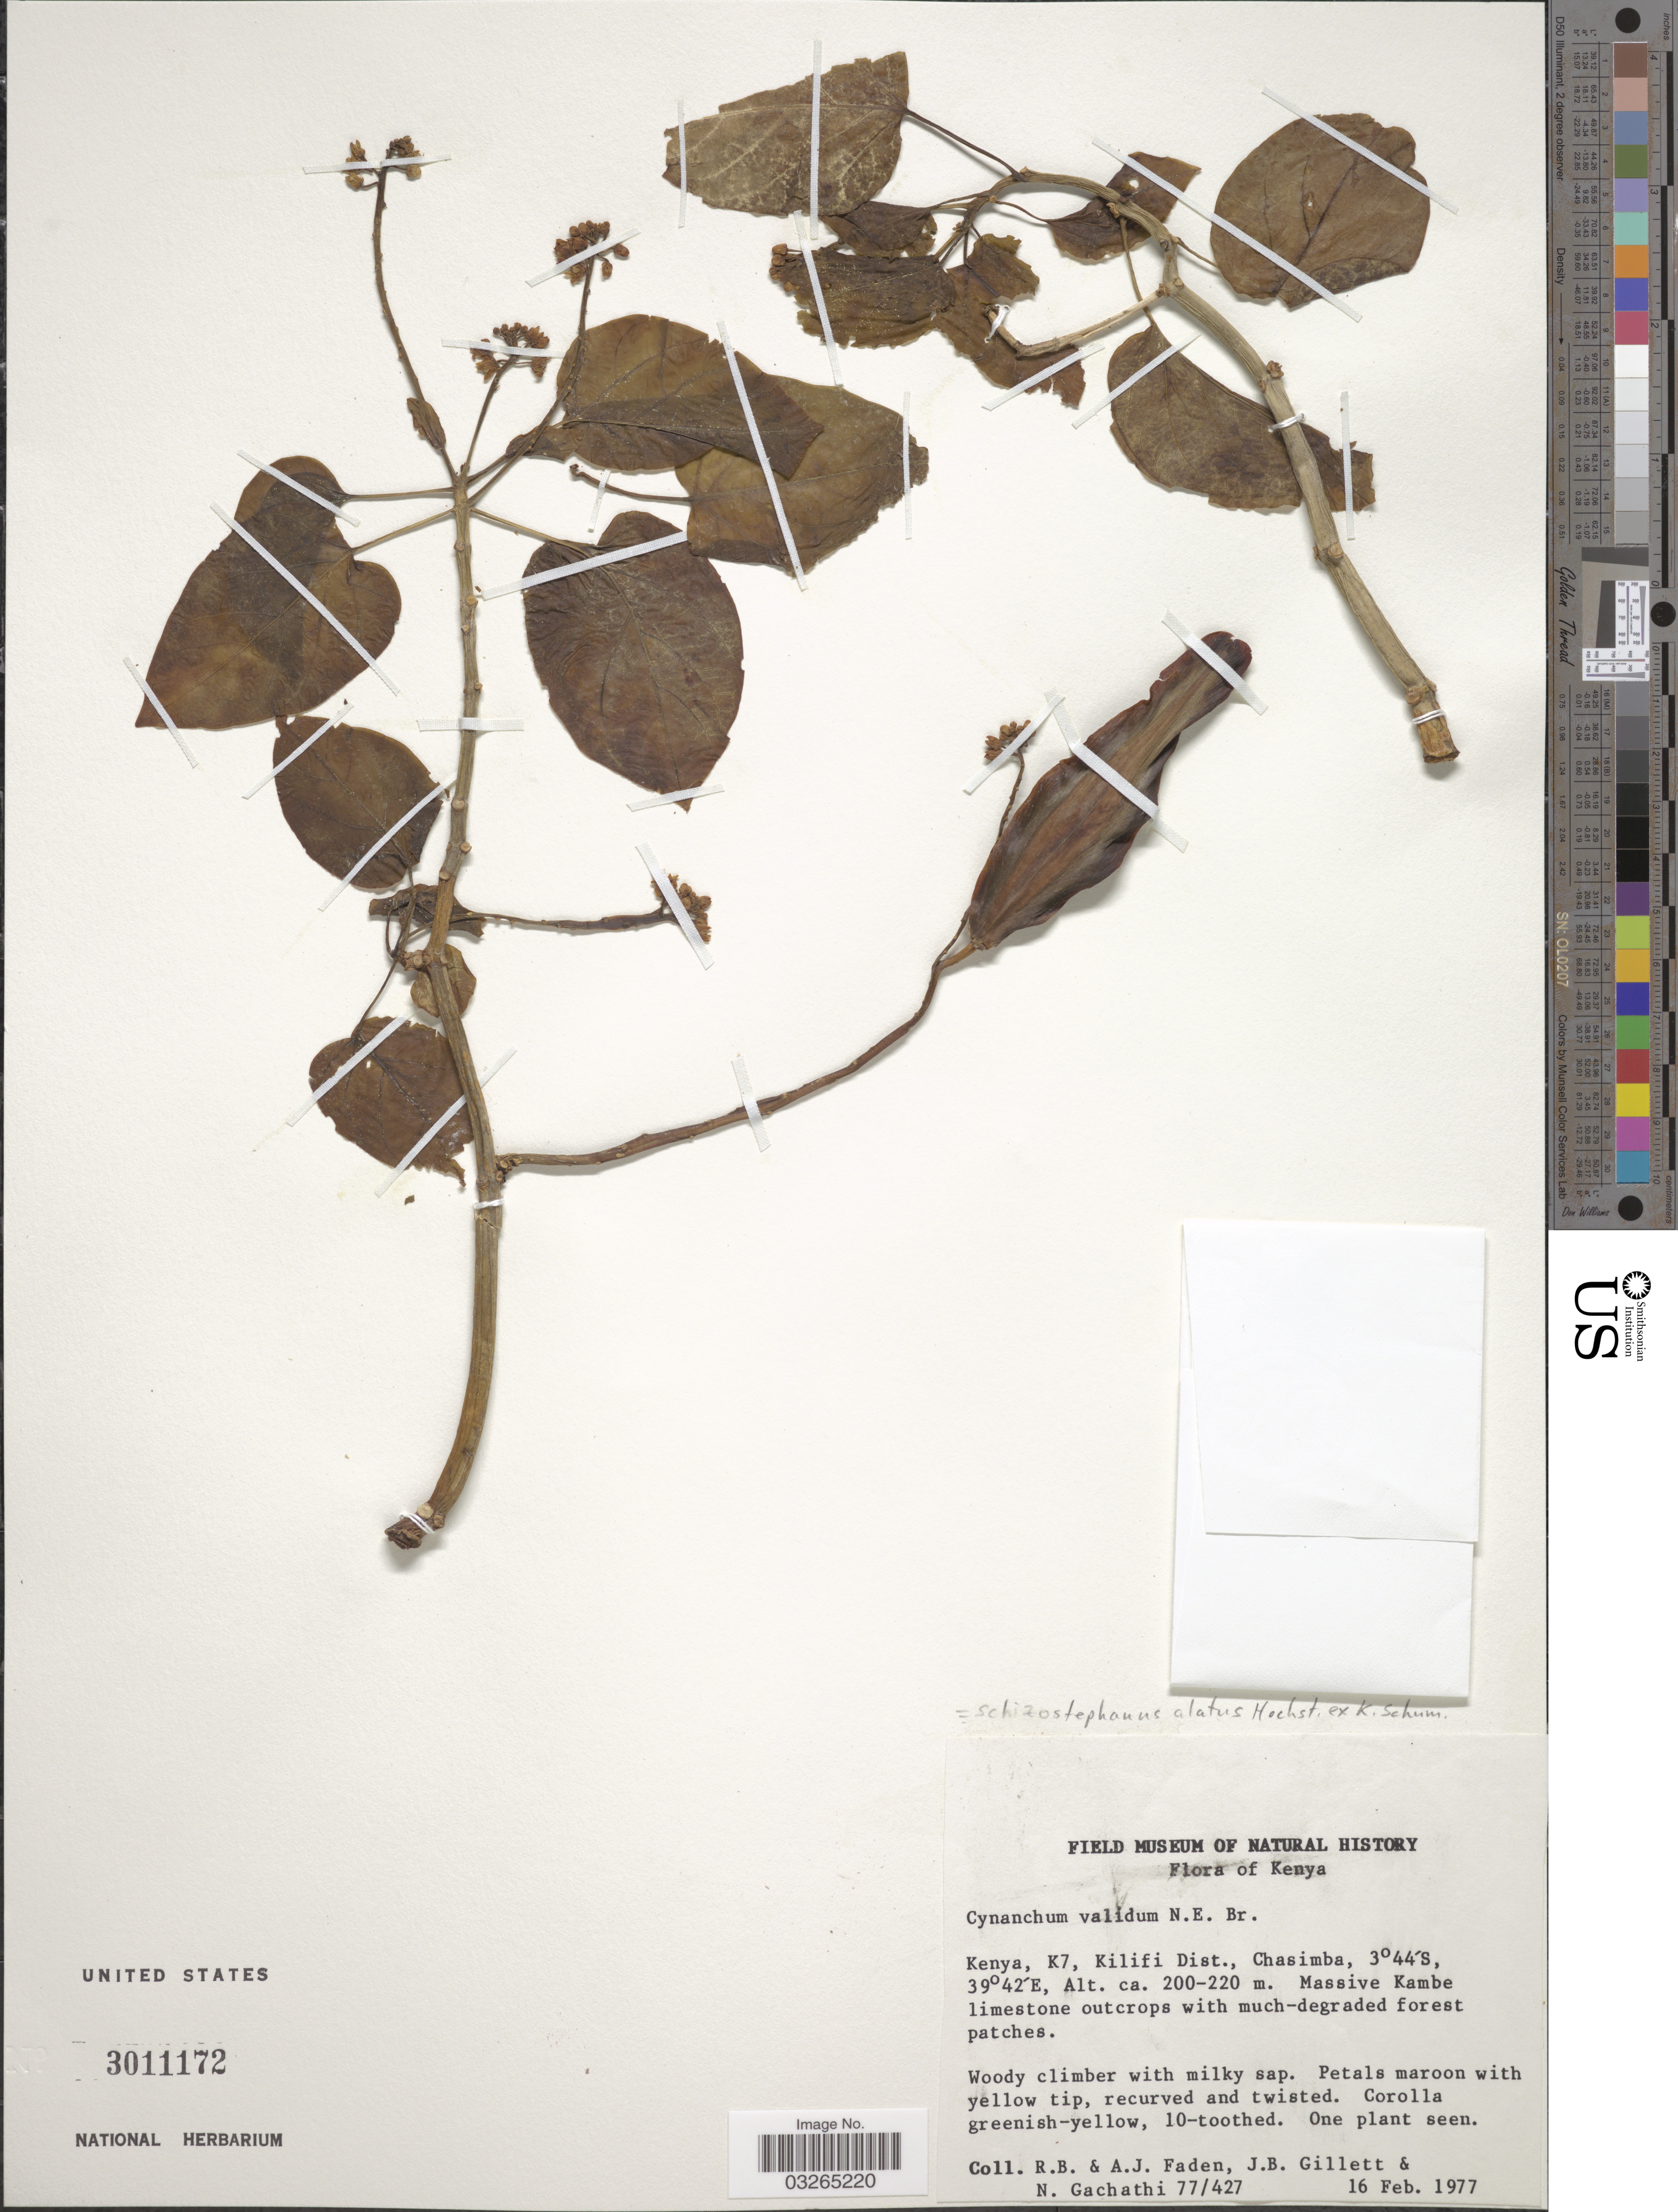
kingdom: Plantae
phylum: Tracheophyta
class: Magnoliopsida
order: Gentianales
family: Apocynaceae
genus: Schizostephanus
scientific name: Schizostephanus alatus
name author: Hochst. ex K. Schum.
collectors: R. B. Faden, A. J. Faden, J. B. Gillett & N. Gachathi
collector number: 77/427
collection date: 1977-02-16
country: Kenya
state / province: Kilifi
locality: K7, Kilifi Dist., Chasimba, Massive Kambe limestone outcrops with much-degraded forest patches.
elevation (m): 200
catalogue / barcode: US 3011172